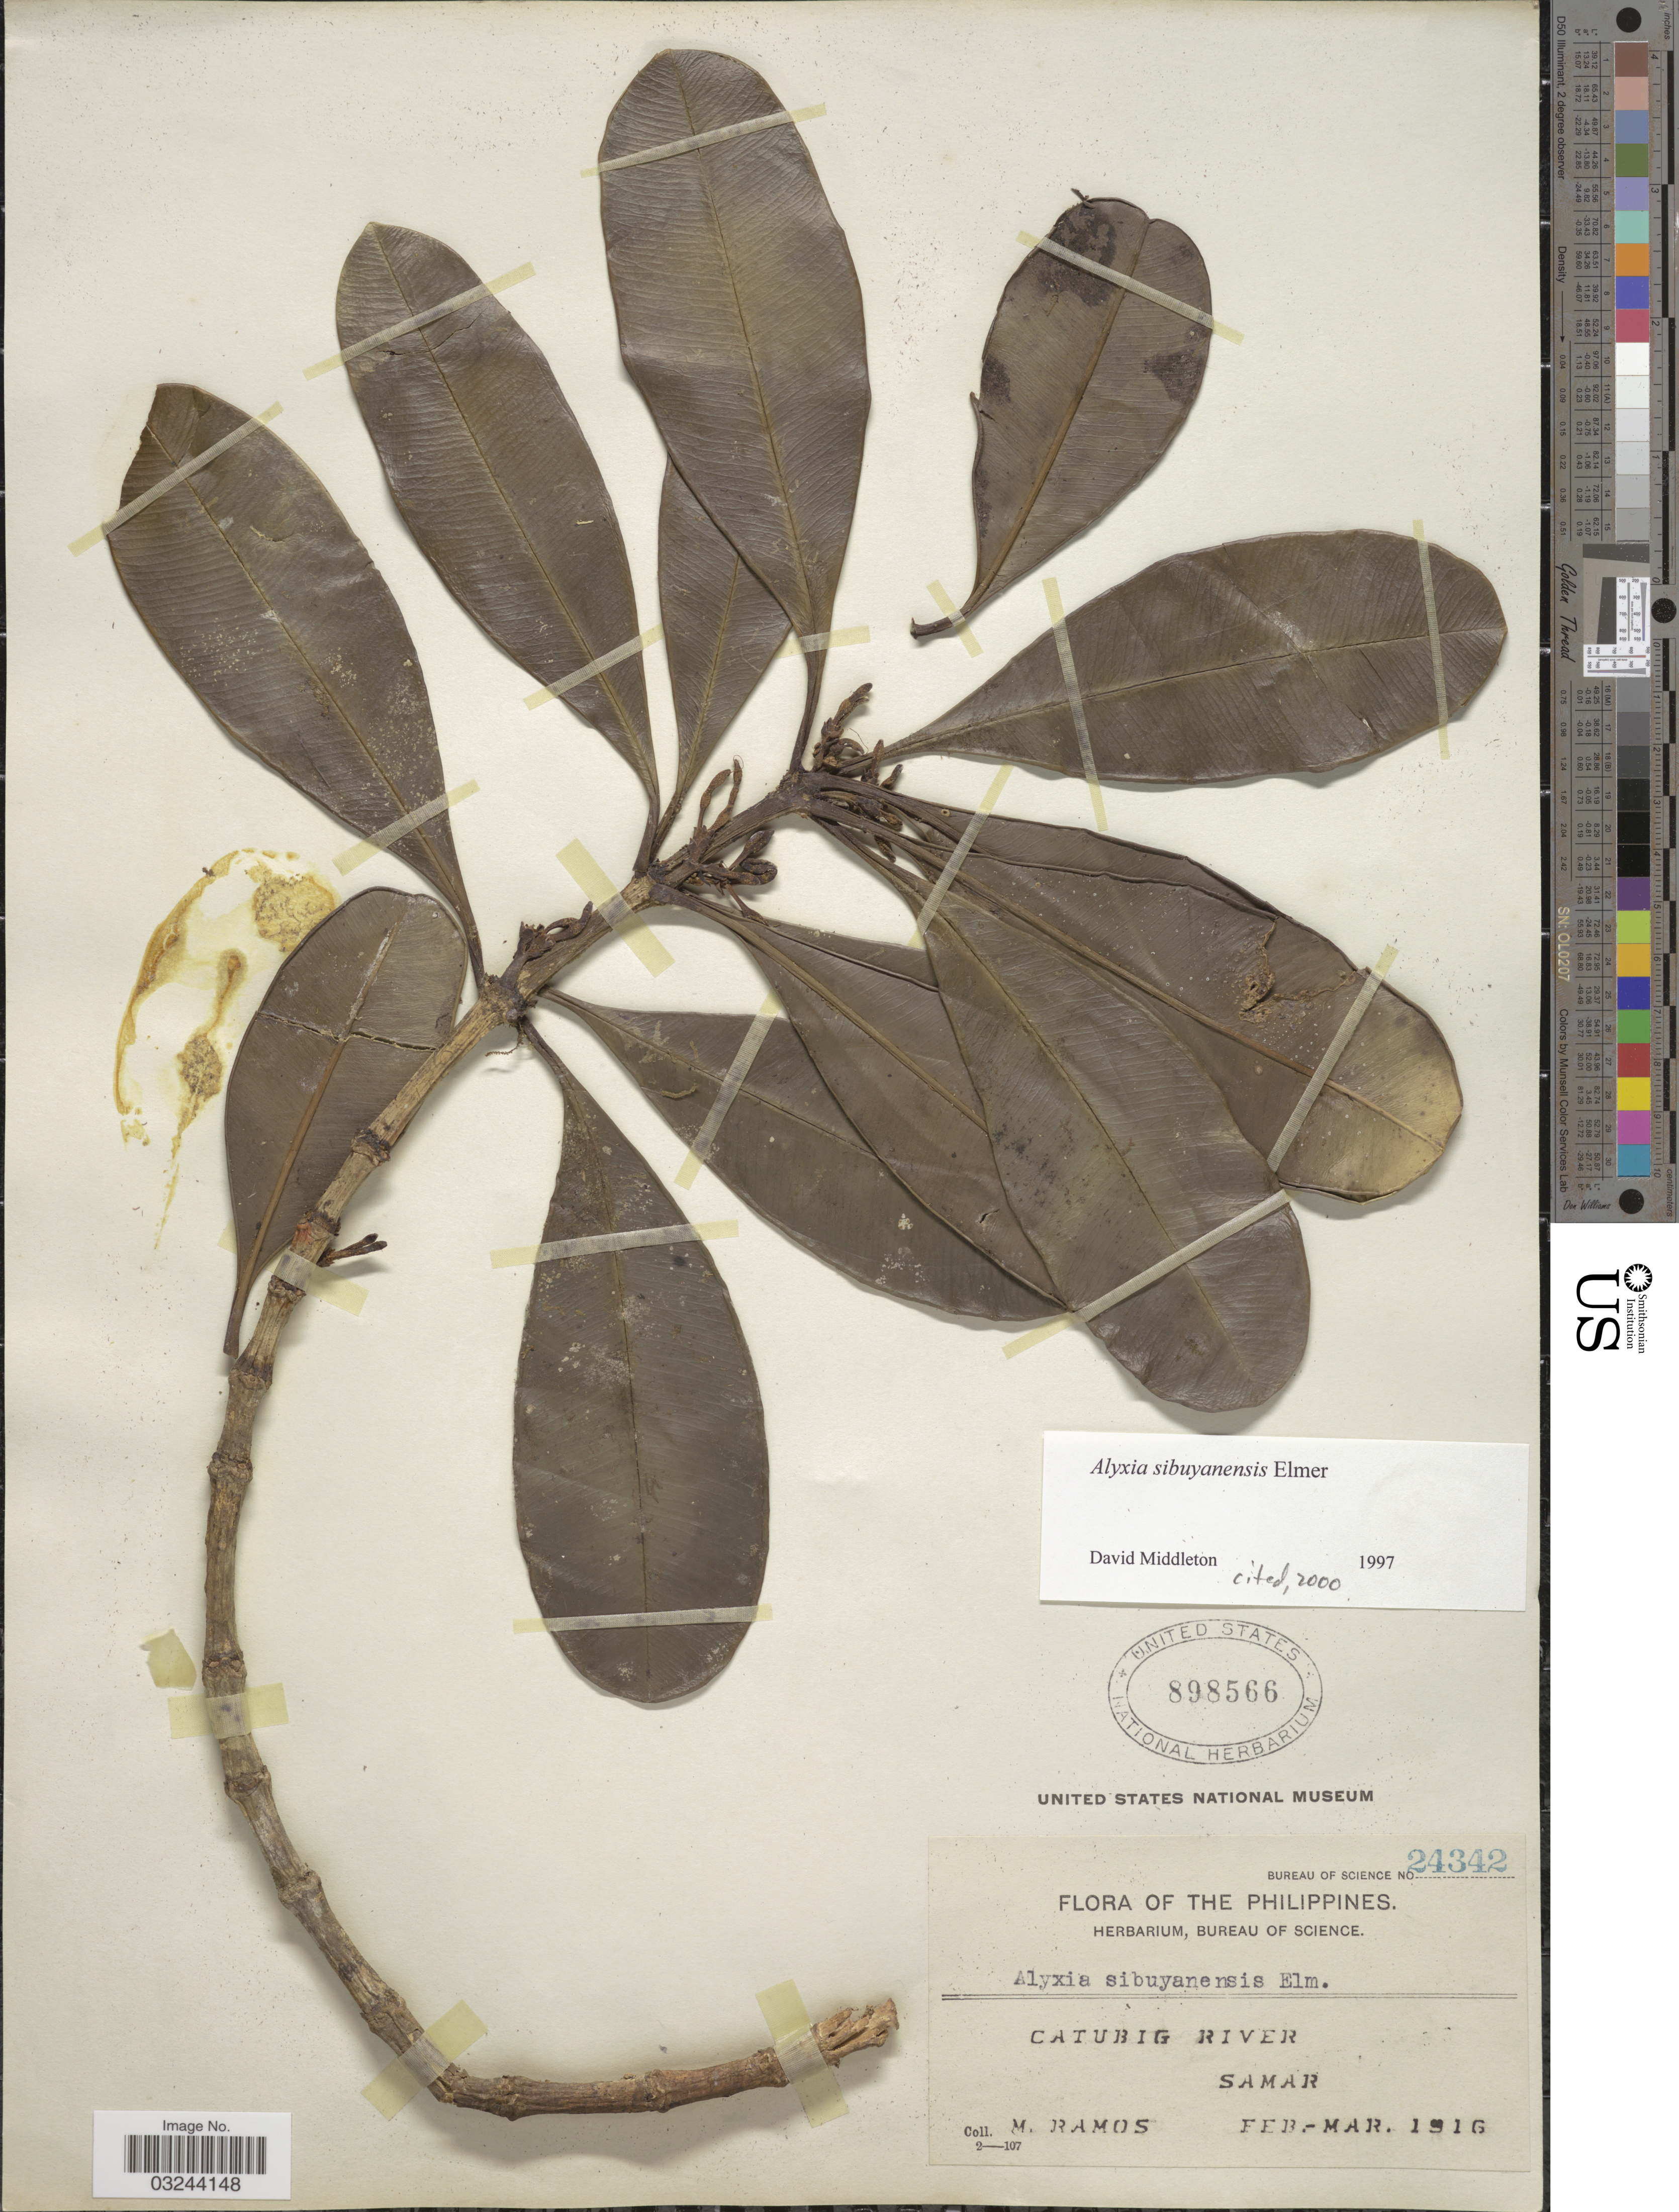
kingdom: Plantae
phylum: Tracheophyta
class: Magnoliopsida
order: Gentianales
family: Apocynaceae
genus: Alyxia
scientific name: Alyxia sibuyanensis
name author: Elmer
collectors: M. Ramos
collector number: Bureau of Science 24342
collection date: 1916-02/1916-03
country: Philippines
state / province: Eastern Visayas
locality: Catubig River, Samar.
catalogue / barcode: US 898566